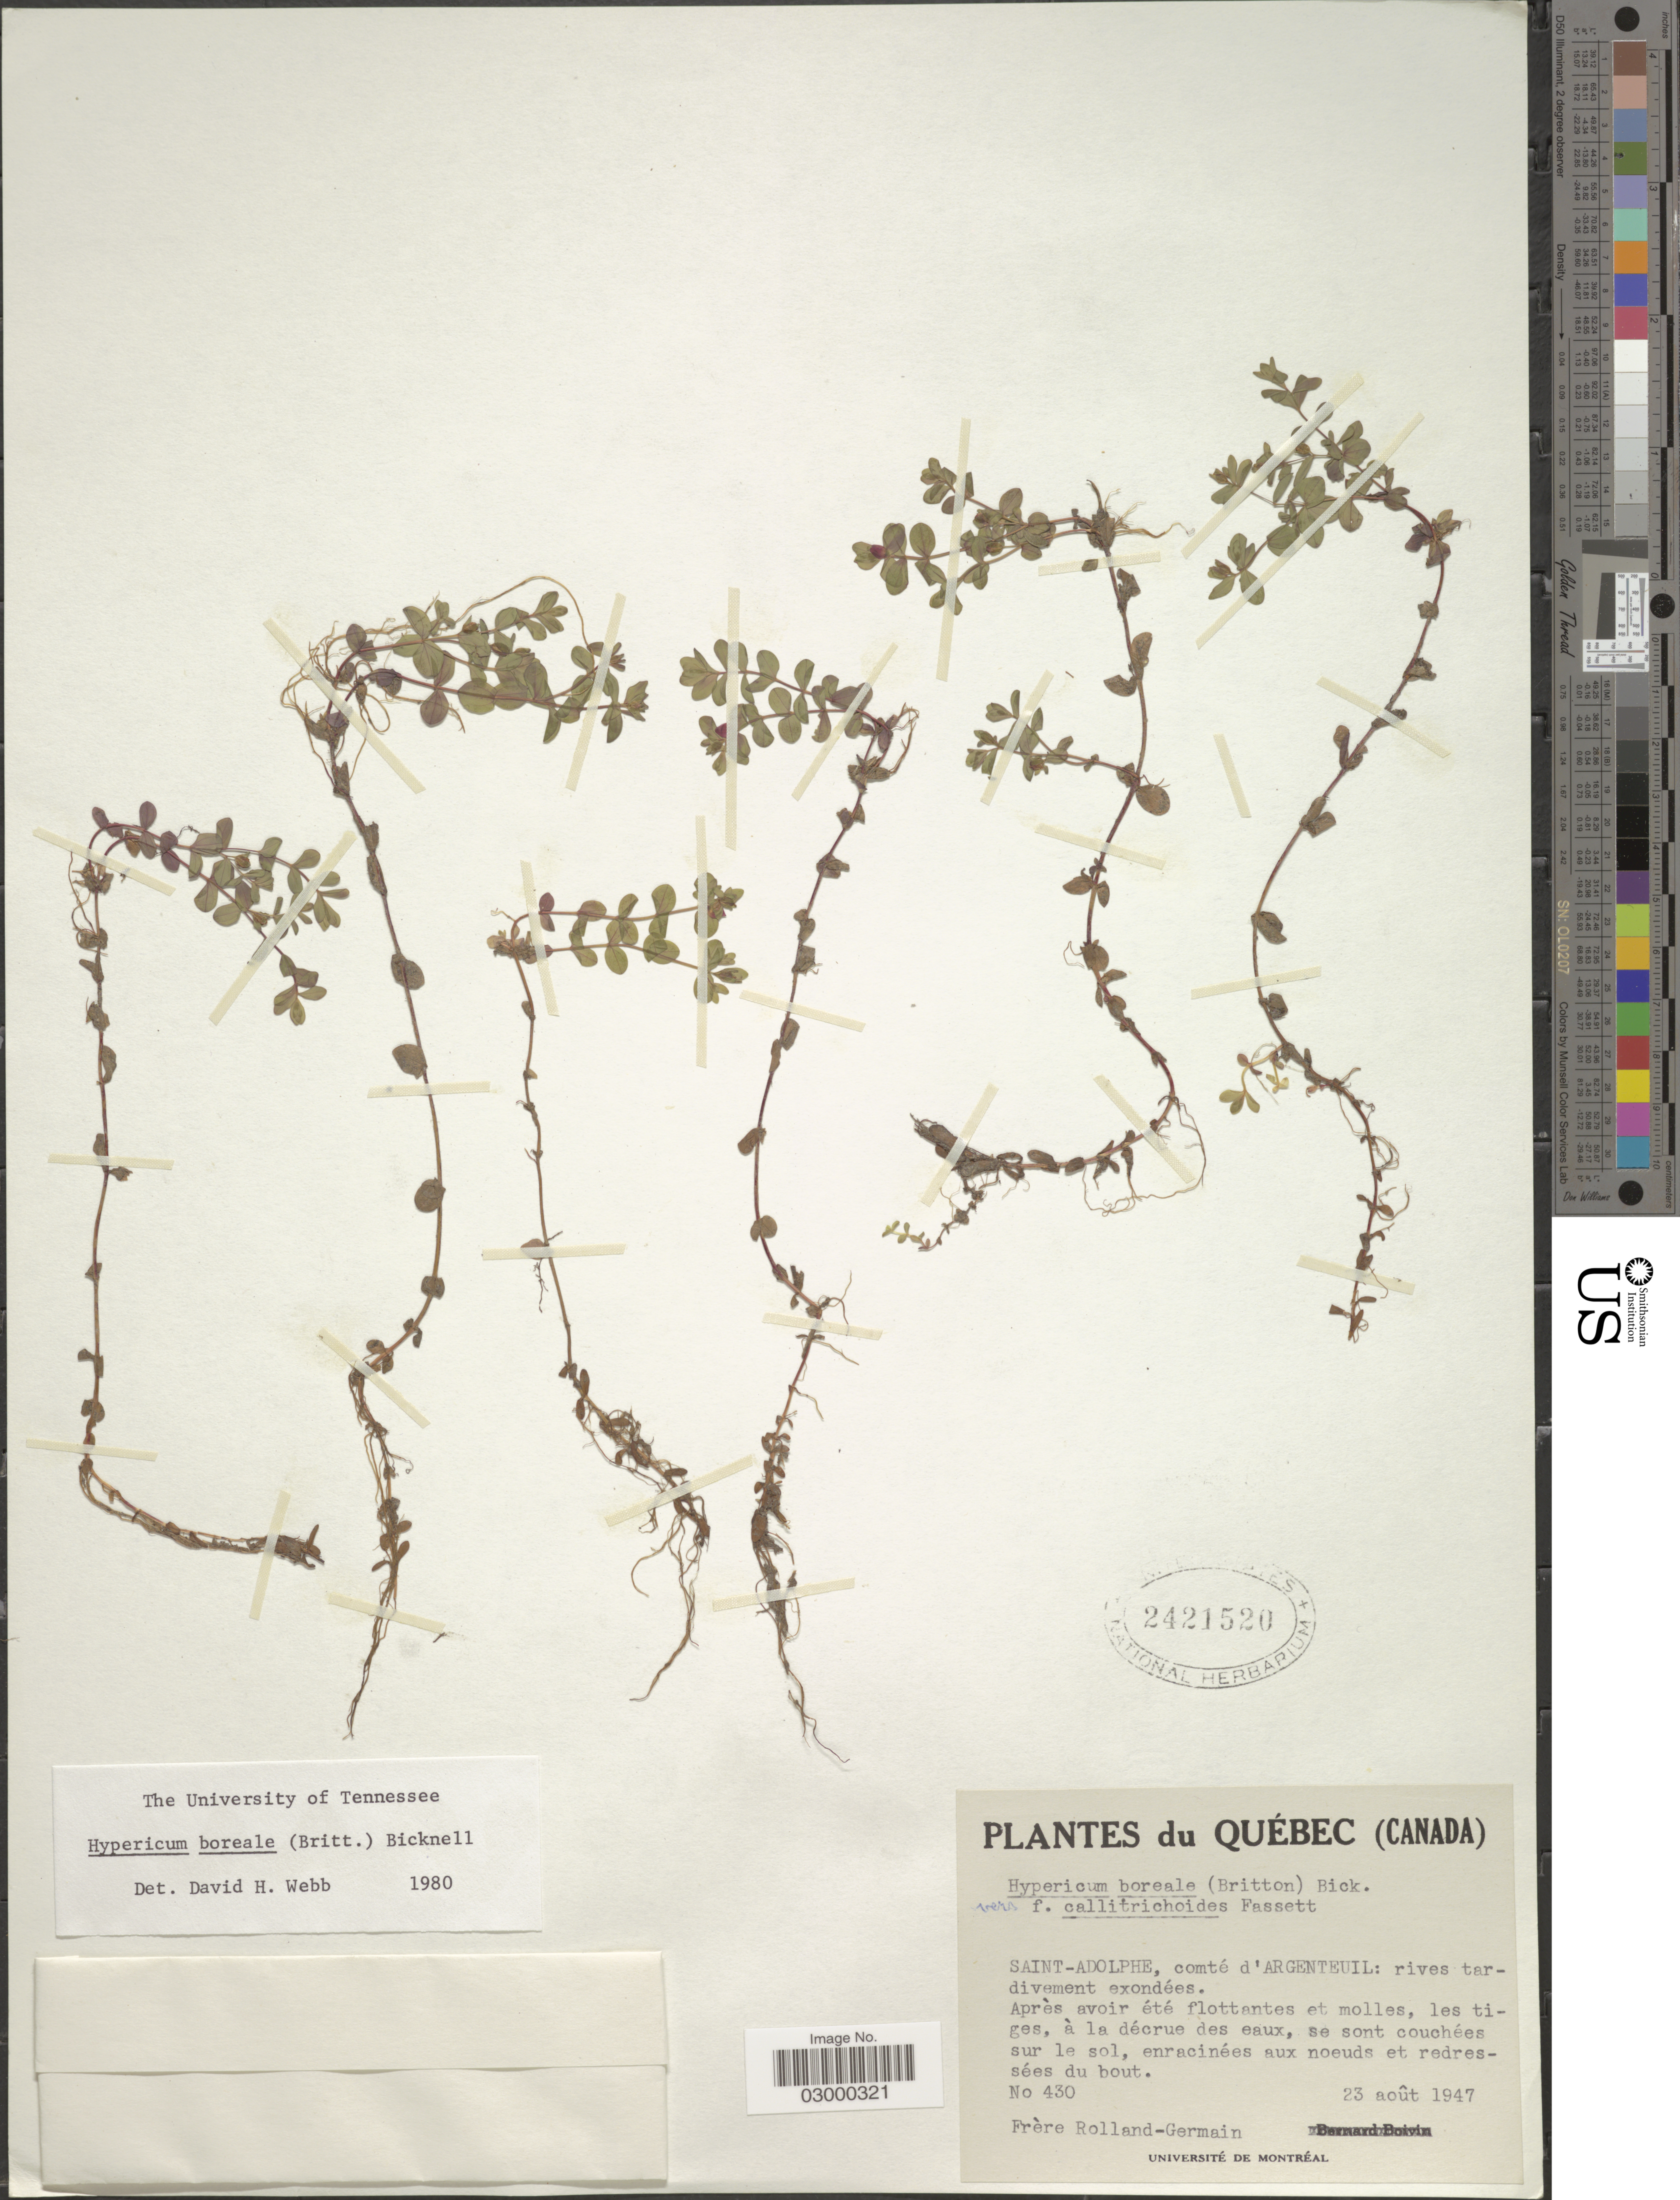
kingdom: Plantae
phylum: Tracheophyta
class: Magnoliopsida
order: Malpighiales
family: Hypericaceae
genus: Hypericum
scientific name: Hypericum boreale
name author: (Britton) E.P. Bicknell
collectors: Rolland-Germain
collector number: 430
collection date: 1947-08-23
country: Canada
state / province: Quebec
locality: Saint-Adolphe, comté d'Argenteuil: rives tardivement exondées.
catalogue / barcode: US 2421520